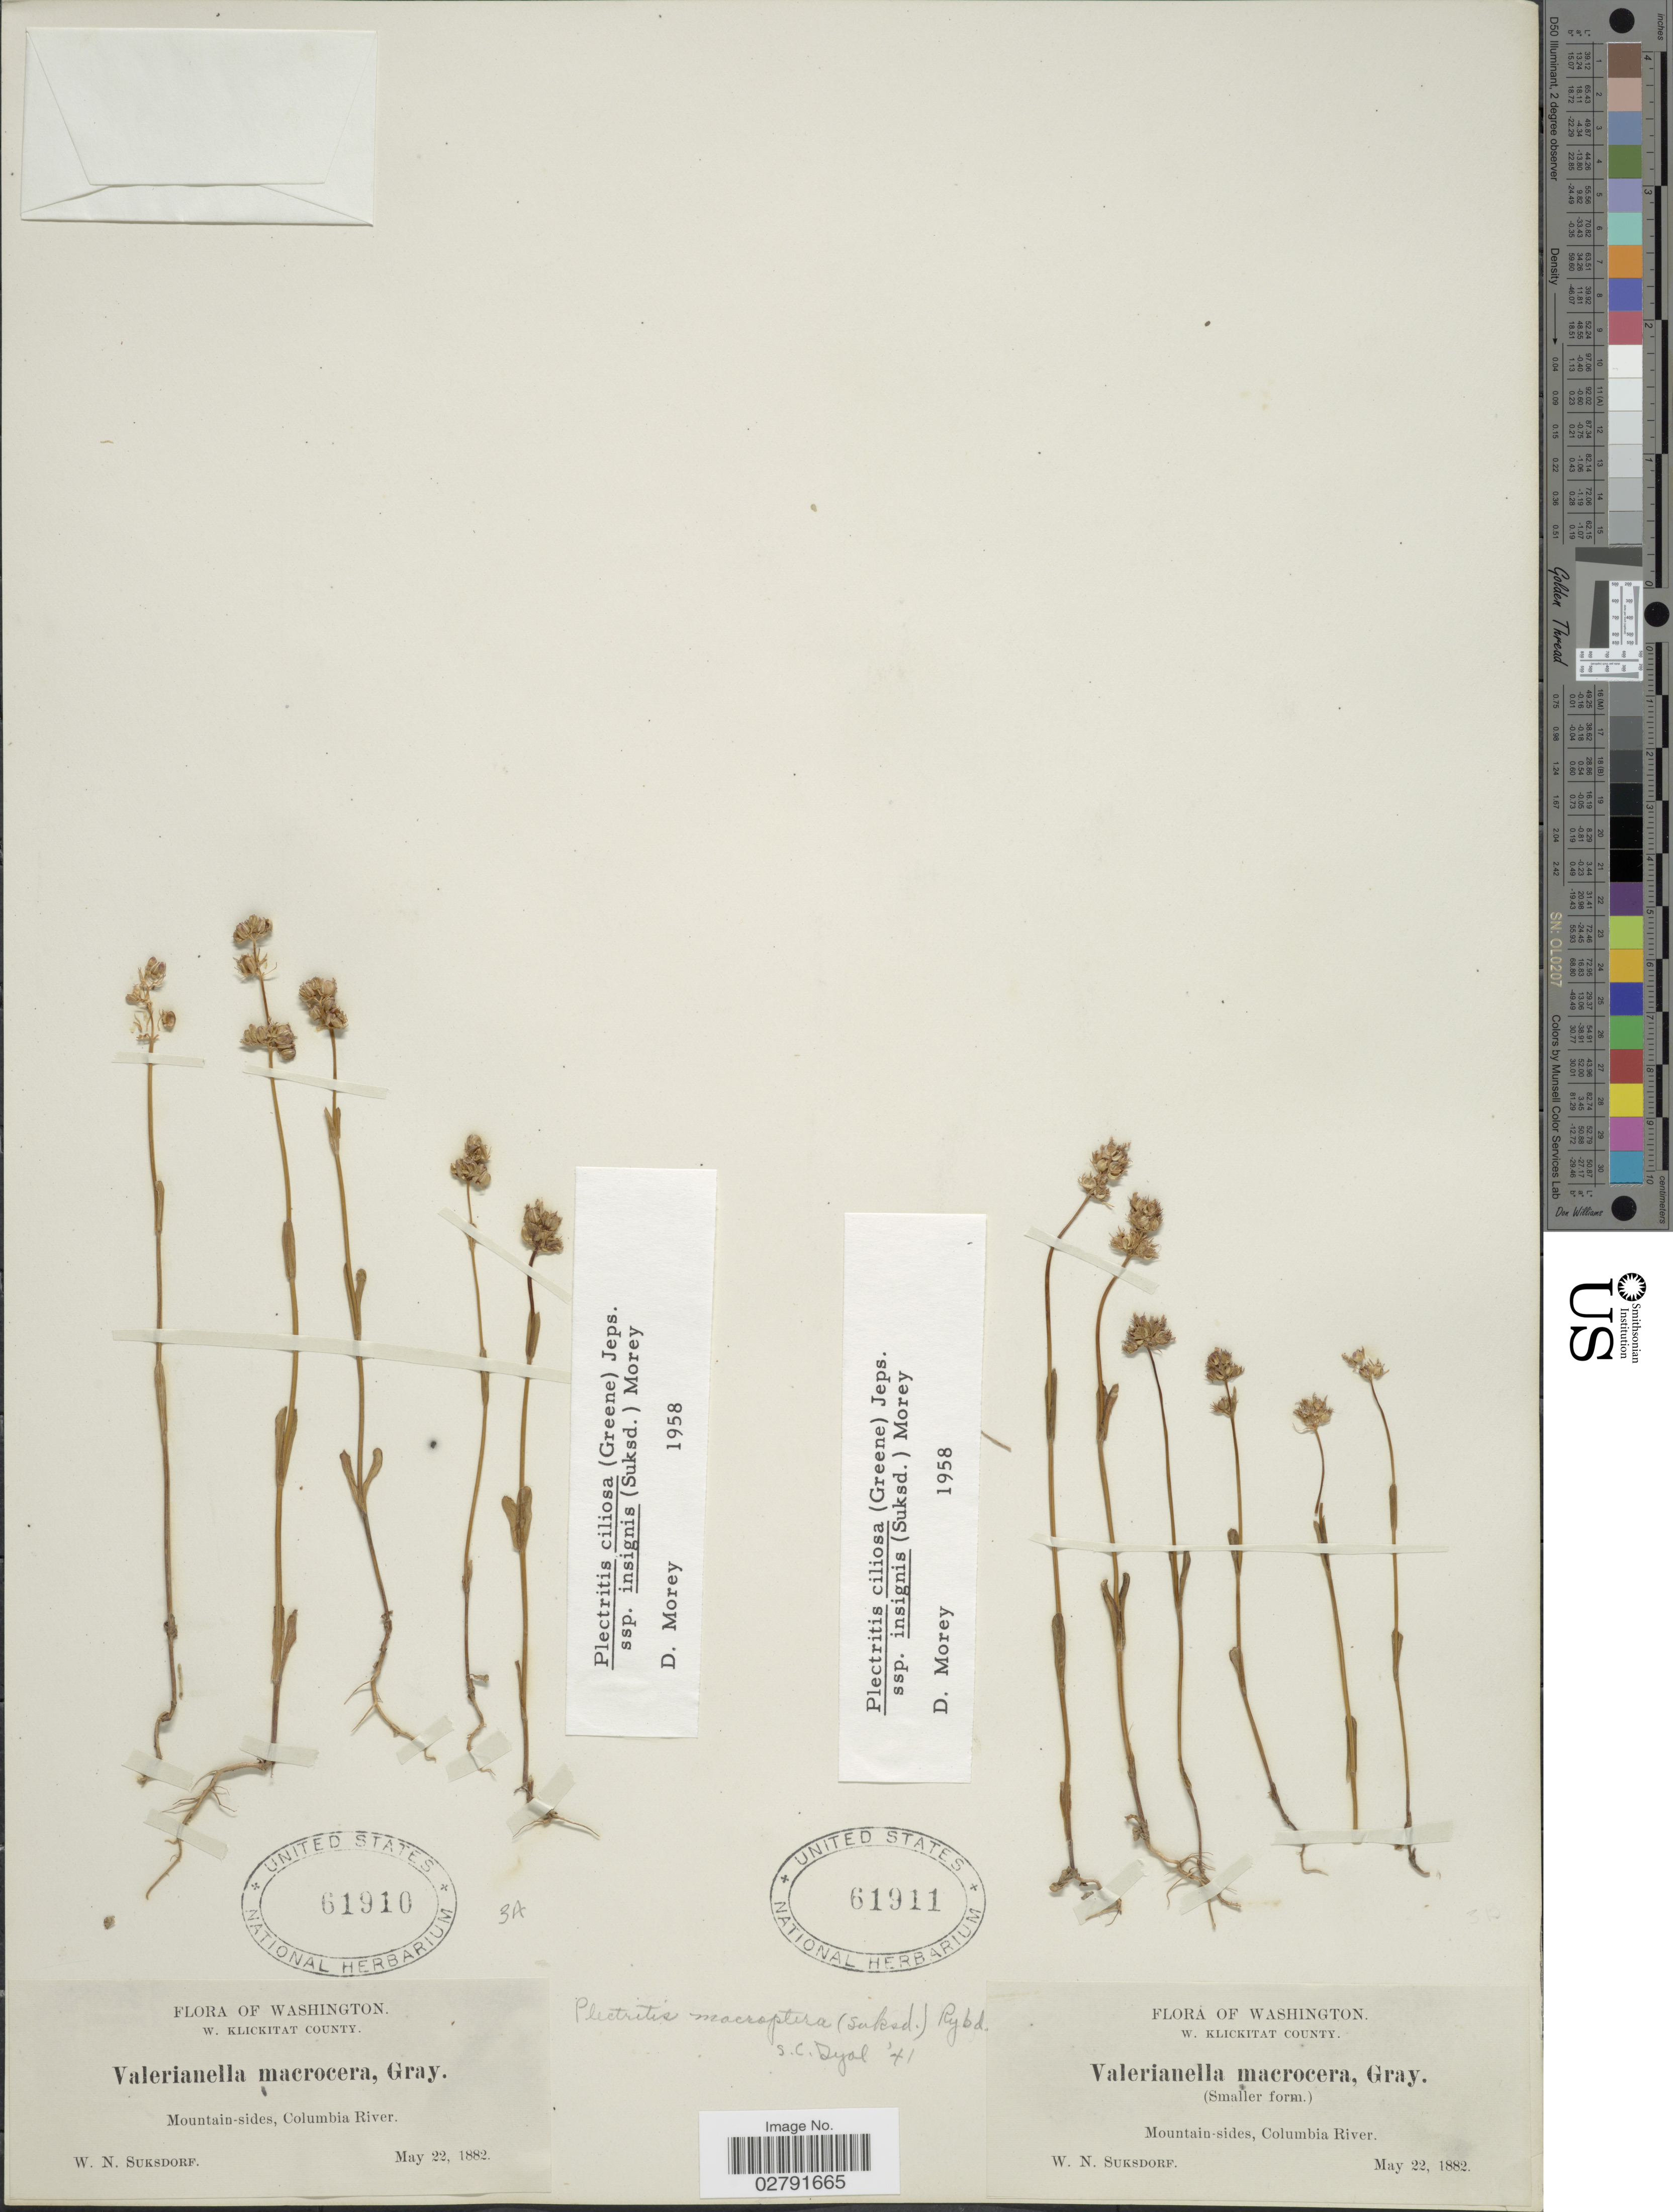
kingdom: Plantae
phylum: Tracheophyta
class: Magnoliopsida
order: Dipsacales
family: Caprifoliaceae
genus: Plectritis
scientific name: Plectritis ciliosa subsp. insignis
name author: (Suksd.) Morey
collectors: W. N. Suksdorf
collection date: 1882-05-22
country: United States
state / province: Washington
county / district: Klickitat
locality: W. Klickitat County. Mountain-sides, Columbia River.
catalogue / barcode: US 61910